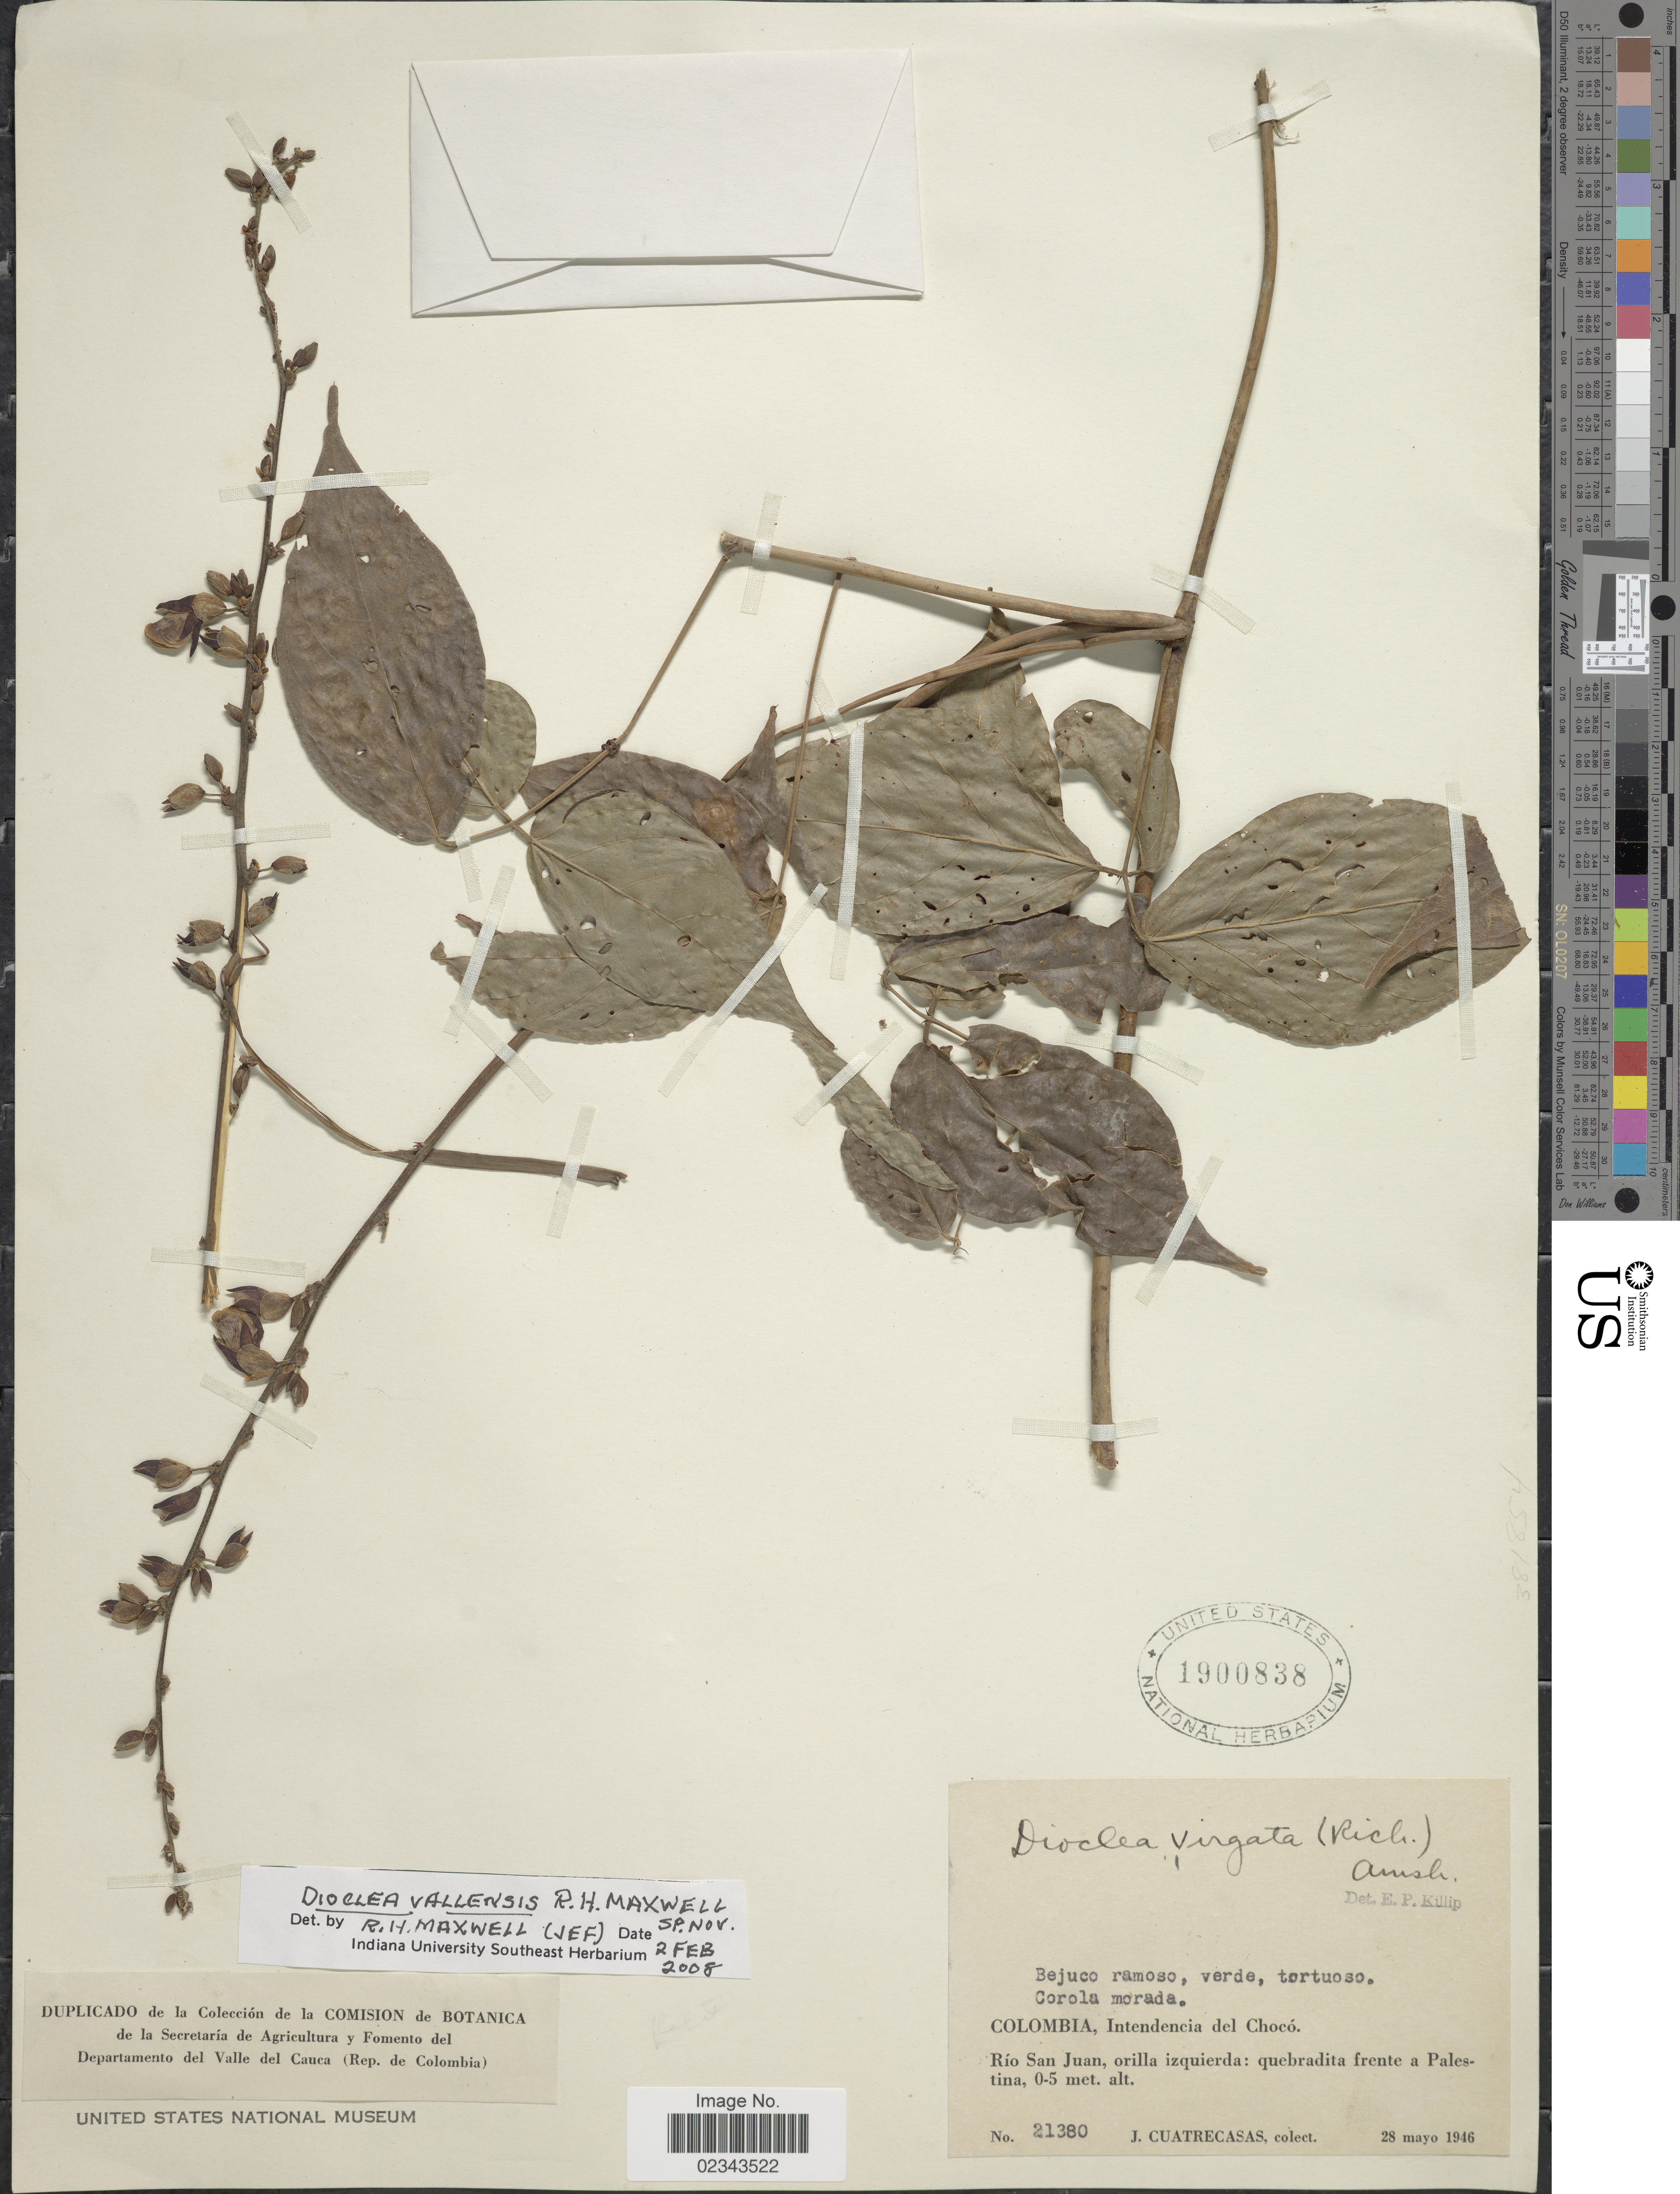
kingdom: Plantae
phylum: Tracheophyta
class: Magnoliopsida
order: Fabales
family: Fabaceae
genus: Dioclea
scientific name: Dioclea vallensis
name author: R.H. Maxwell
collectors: J. Cuatrecasas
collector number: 21380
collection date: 1946-05-28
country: Colombia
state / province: Chocó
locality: Intendencia del Choco, Rio San Juan, orilla izquierda; quebradita frente a Palestina.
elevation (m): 0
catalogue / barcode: US 1900838